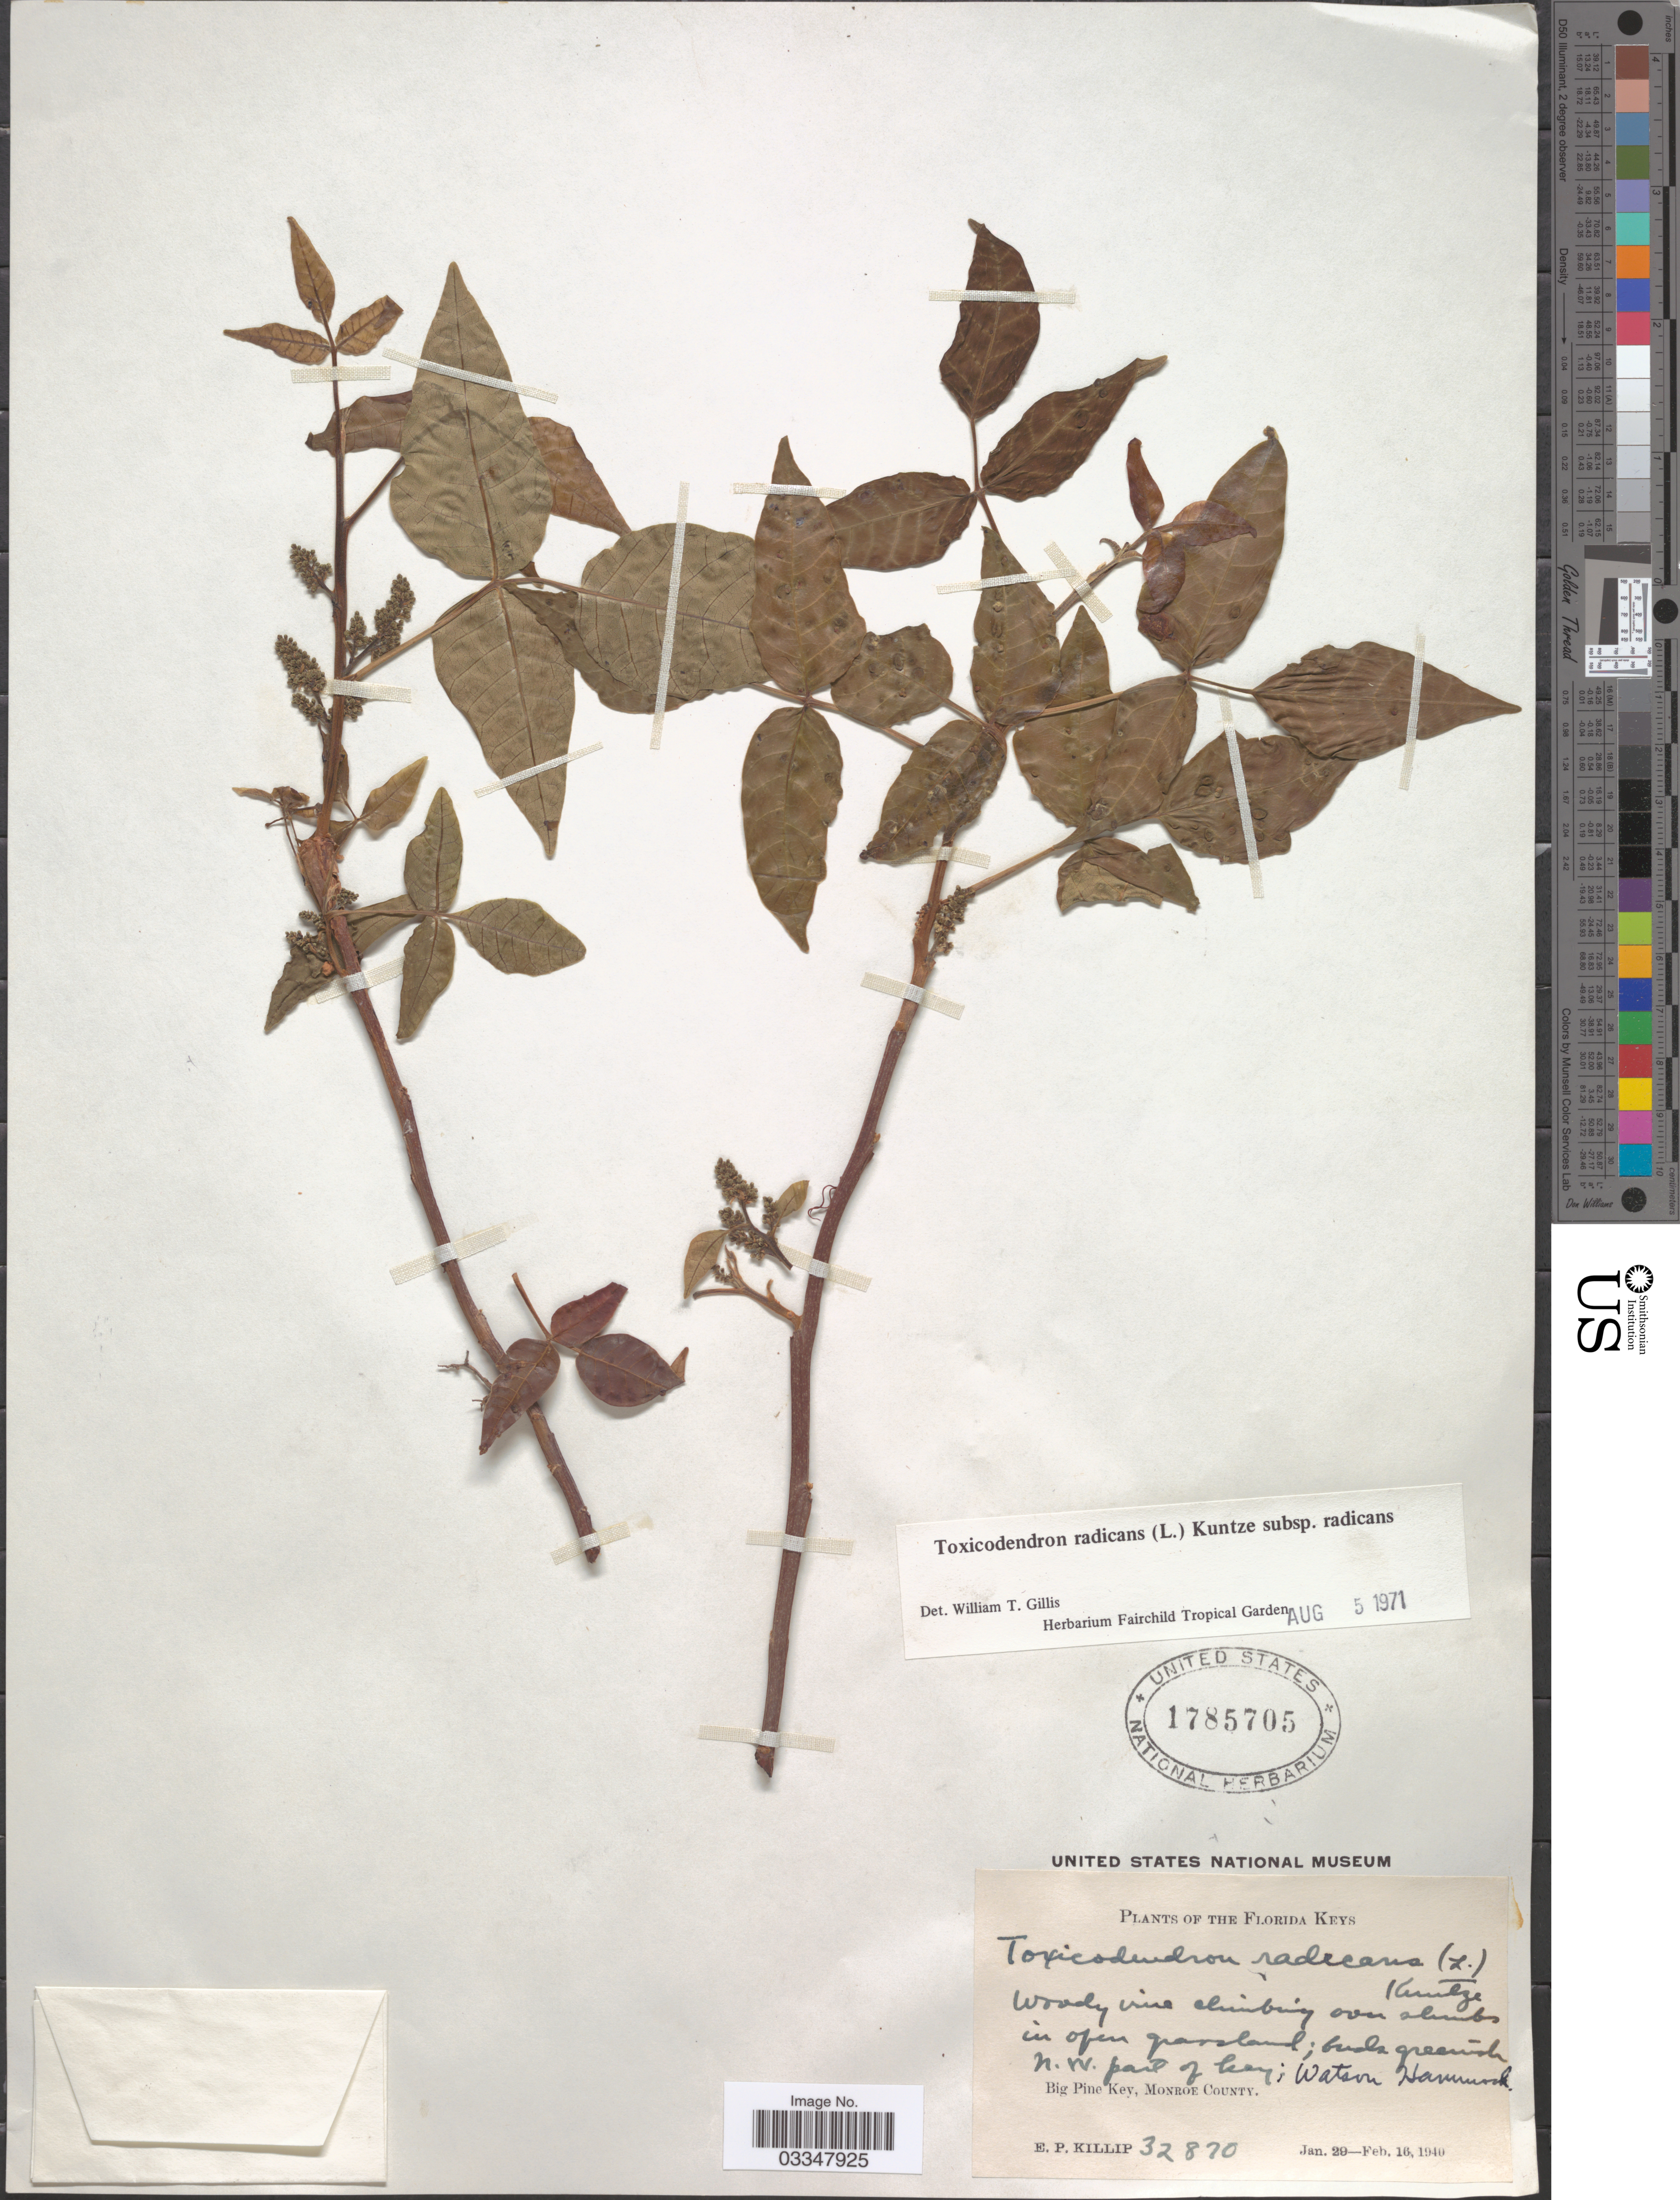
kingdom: Plantae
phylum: Tracheophyta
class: Magnoliopsida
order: Sapindales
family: Anacardiaceae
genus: Toxicodendron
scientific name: Toxicodendron radicans subsp. radicans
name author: (L.) Kuntze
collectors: E. P. Killip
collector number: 32870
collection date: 1940-01-29/1940-02-16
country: United States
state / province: Florida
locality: The Florida Keys. N.W. part of bay; Watson Hammock. Big Pine Key, Monroe County.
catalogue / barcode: US 1785705